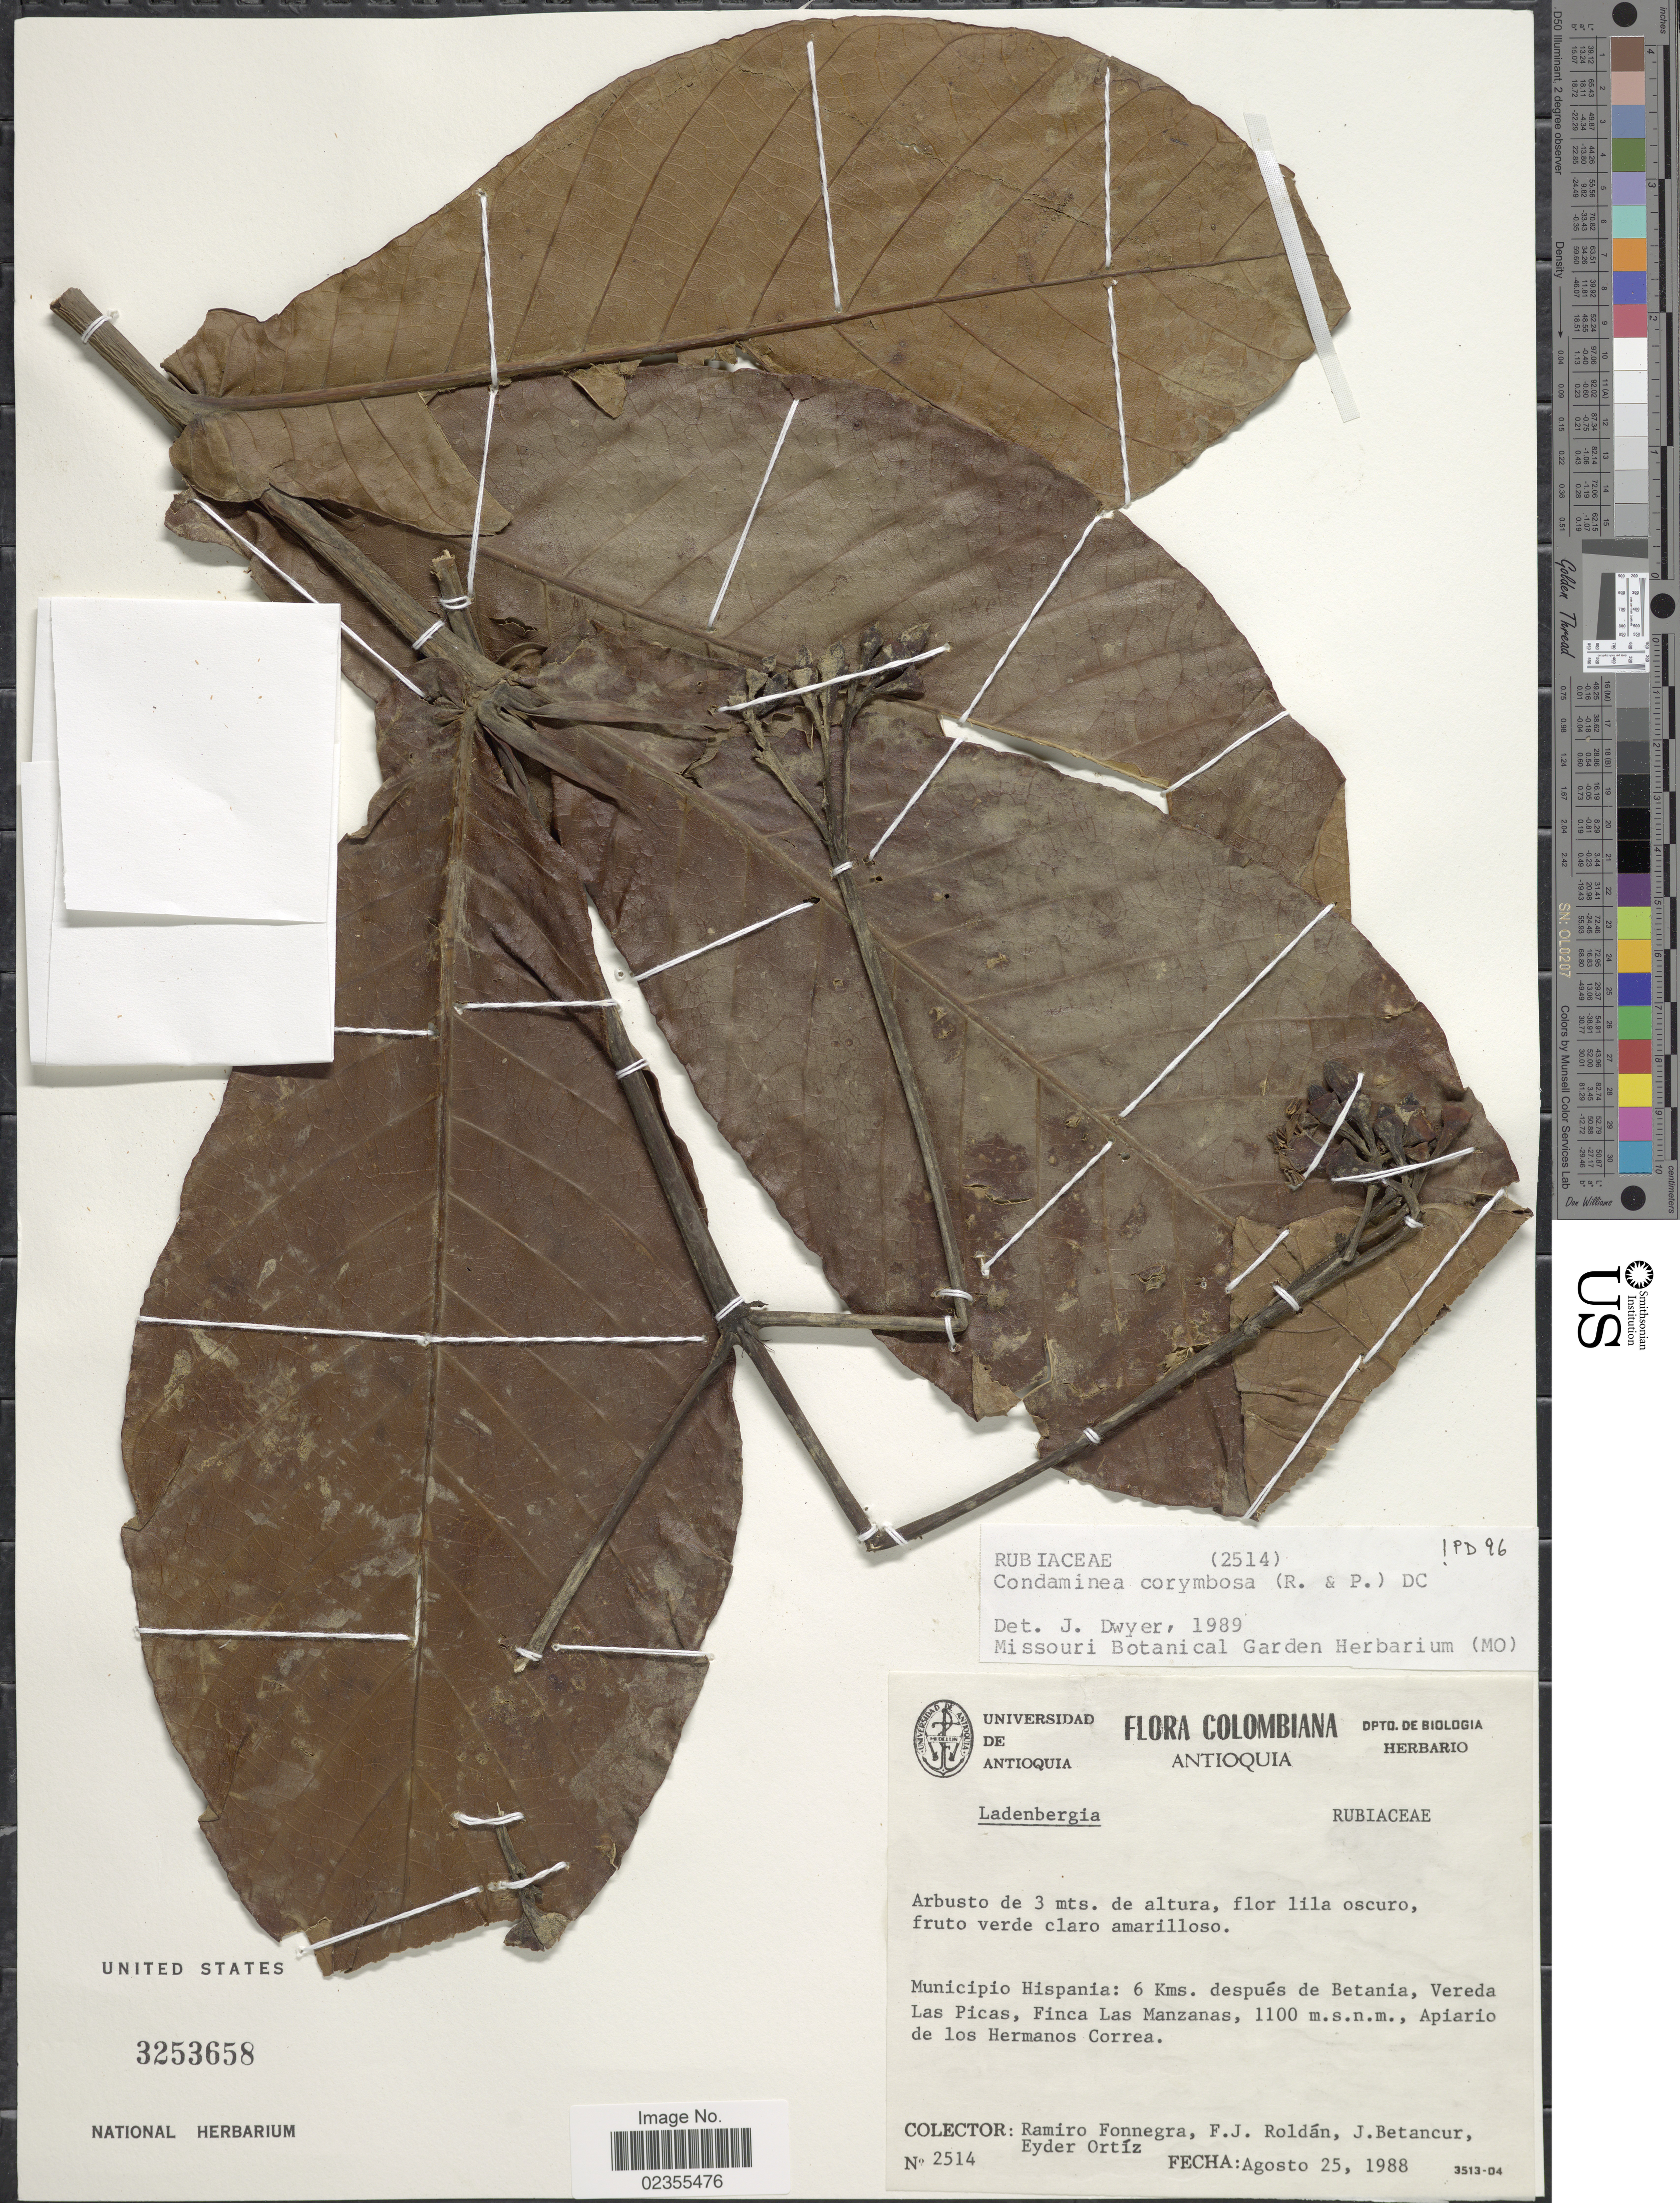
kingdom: Plantae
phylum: Tracheophyta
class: Magnoliopsida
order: Gentianales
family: Rubiaceae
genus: Condaminea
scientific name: Condaminea corymbosa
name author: (Ruiz & Pav.) DC.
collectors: R. Fonnegra, F. J. Roldán, J. Betancur & E. Ortíz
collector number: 2514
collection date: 1988-08-25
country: Colombia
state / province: Antioquia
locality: Municipio Hispania: 6 Kms. despues de Betania, Vereda Las Picas, Finca Las Manzanas. Apiario de los Hermanos Correa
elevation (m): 1100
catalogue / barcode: US 3253658